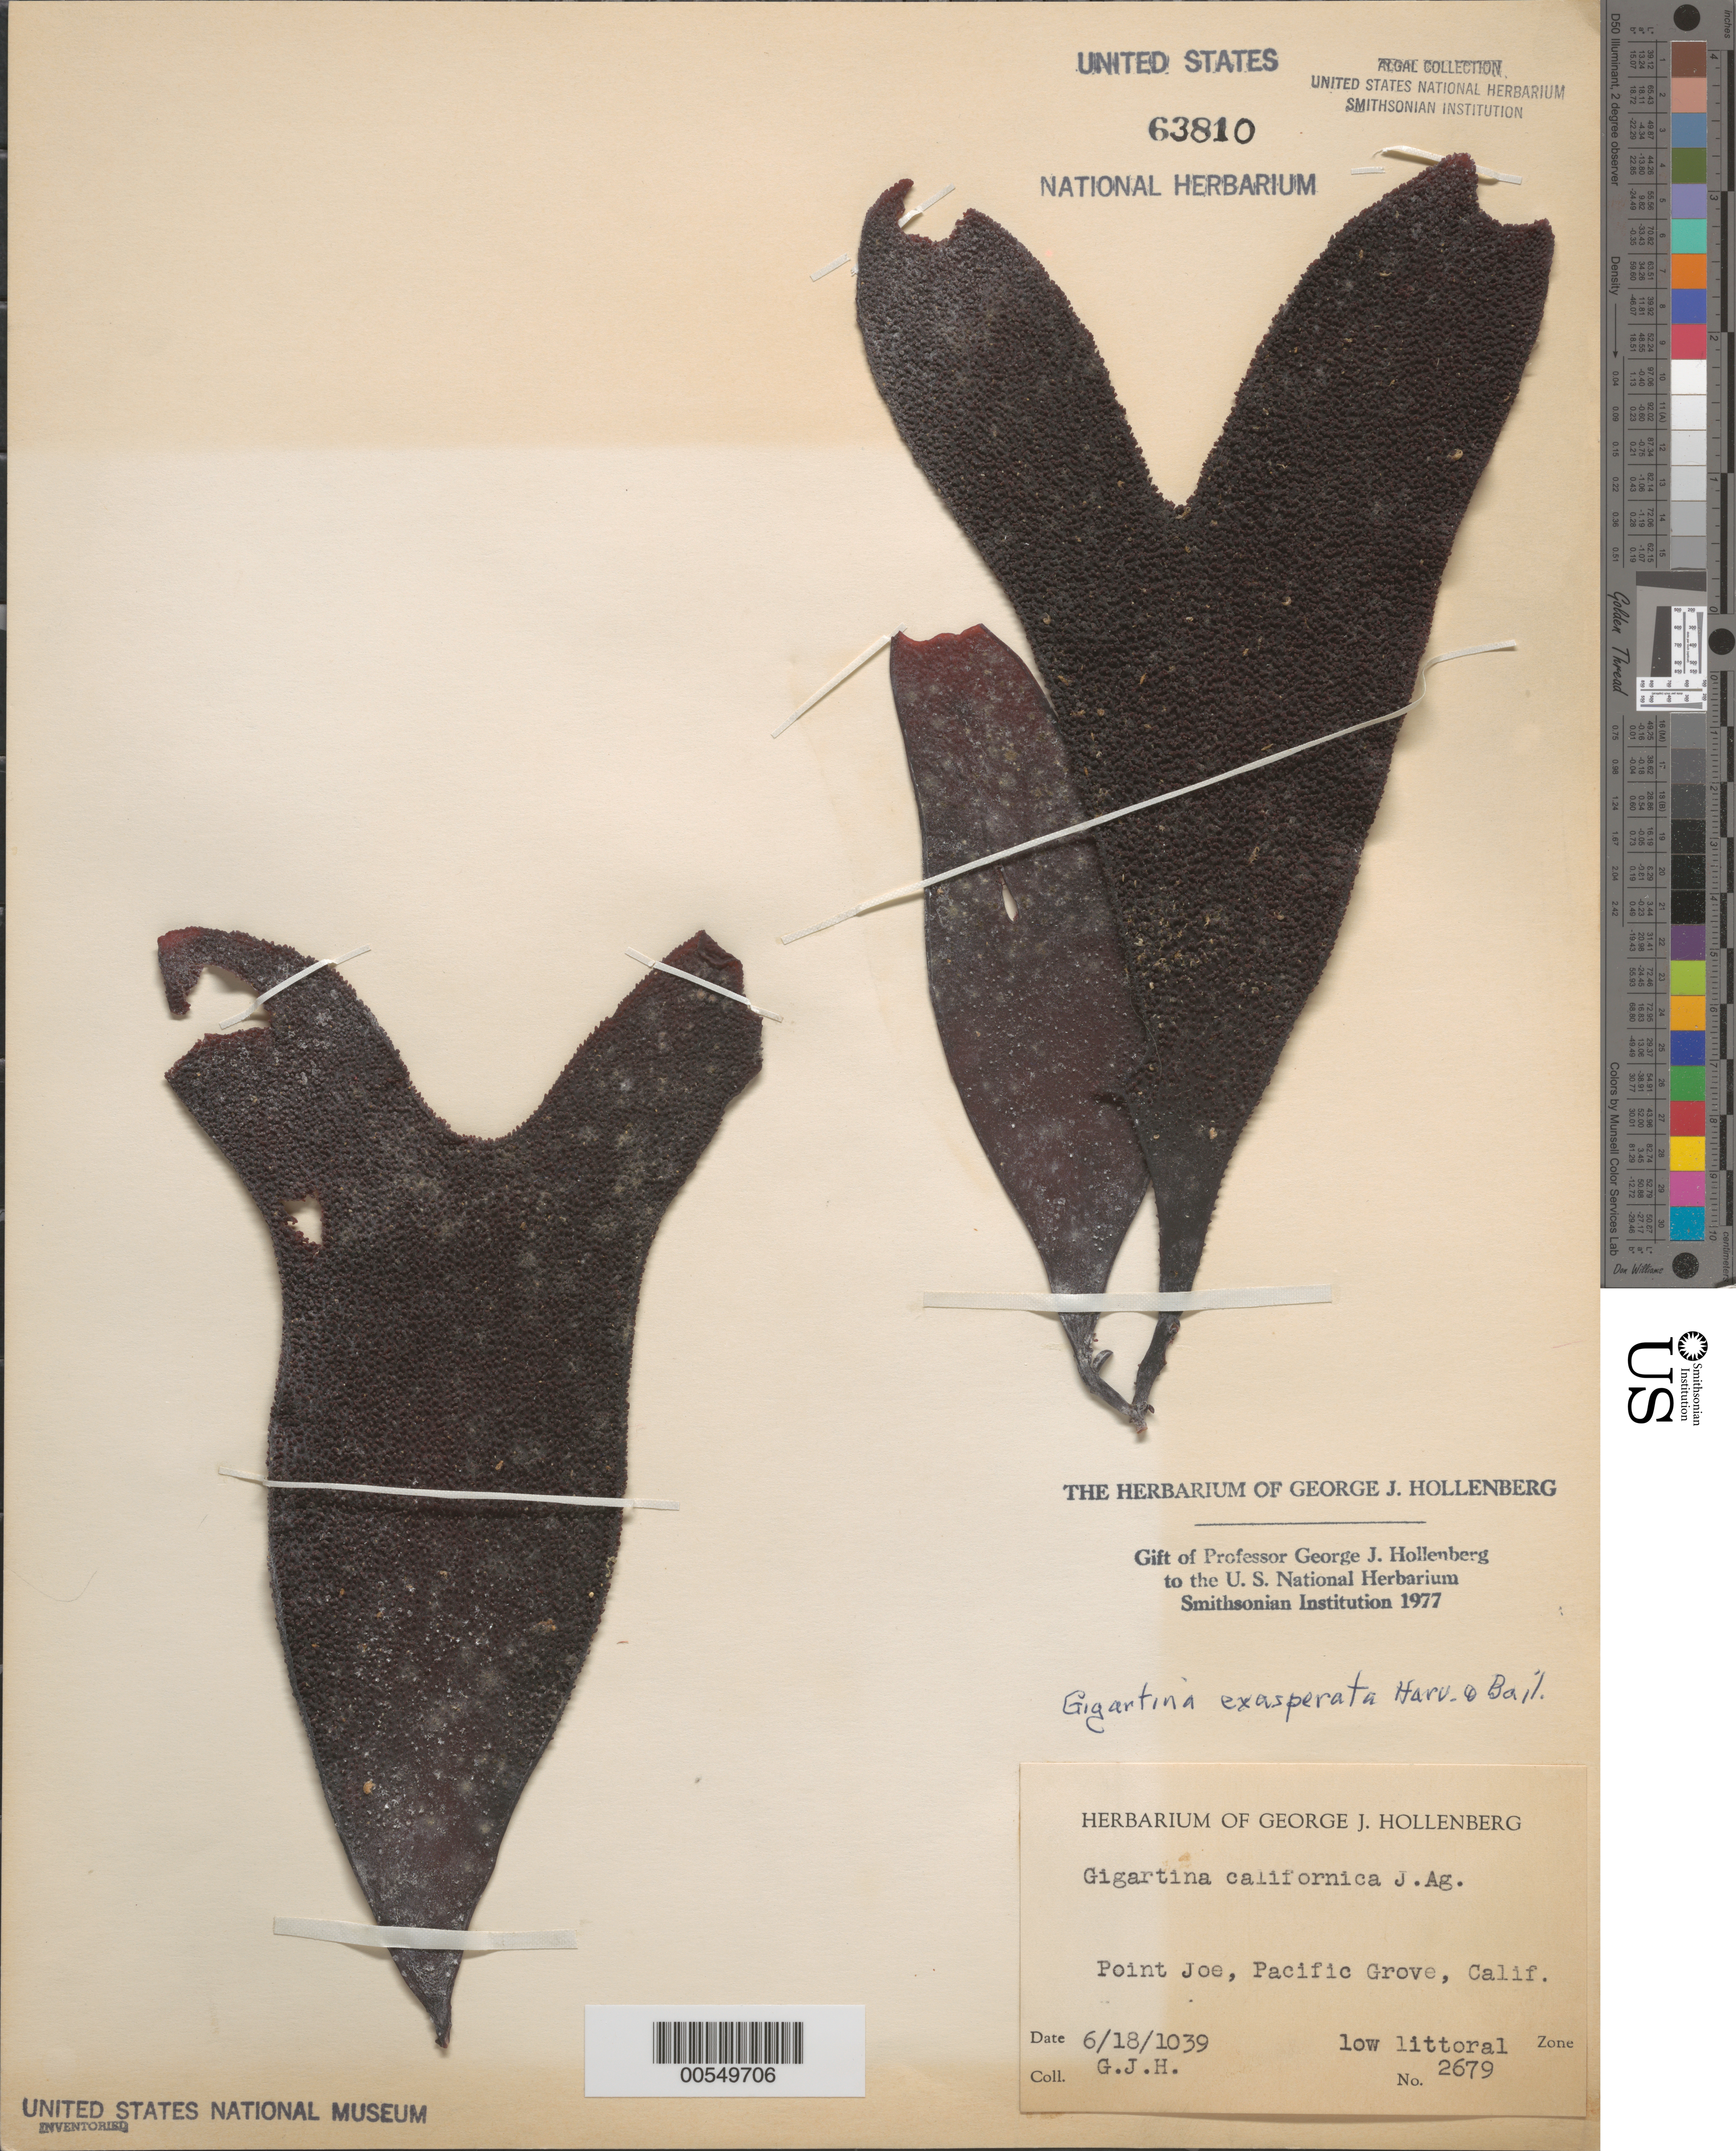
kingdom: Plantae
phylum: Rhodophyta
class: Florideophyceae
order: Gigartinales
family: Gigartinaceae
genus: Chondracanthus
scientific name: Chondracanthus exasperatus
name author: (Harv. & J. Bailey) J.R. Hughey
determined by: Algae name updating Project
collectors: G. Hollenberg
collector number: GJH 2679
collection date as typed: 18 Jun 1939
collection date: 1939-06-18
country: United States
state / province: California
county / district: Monterey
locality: Point Joe, Pacific Grove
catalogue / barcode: US 63810